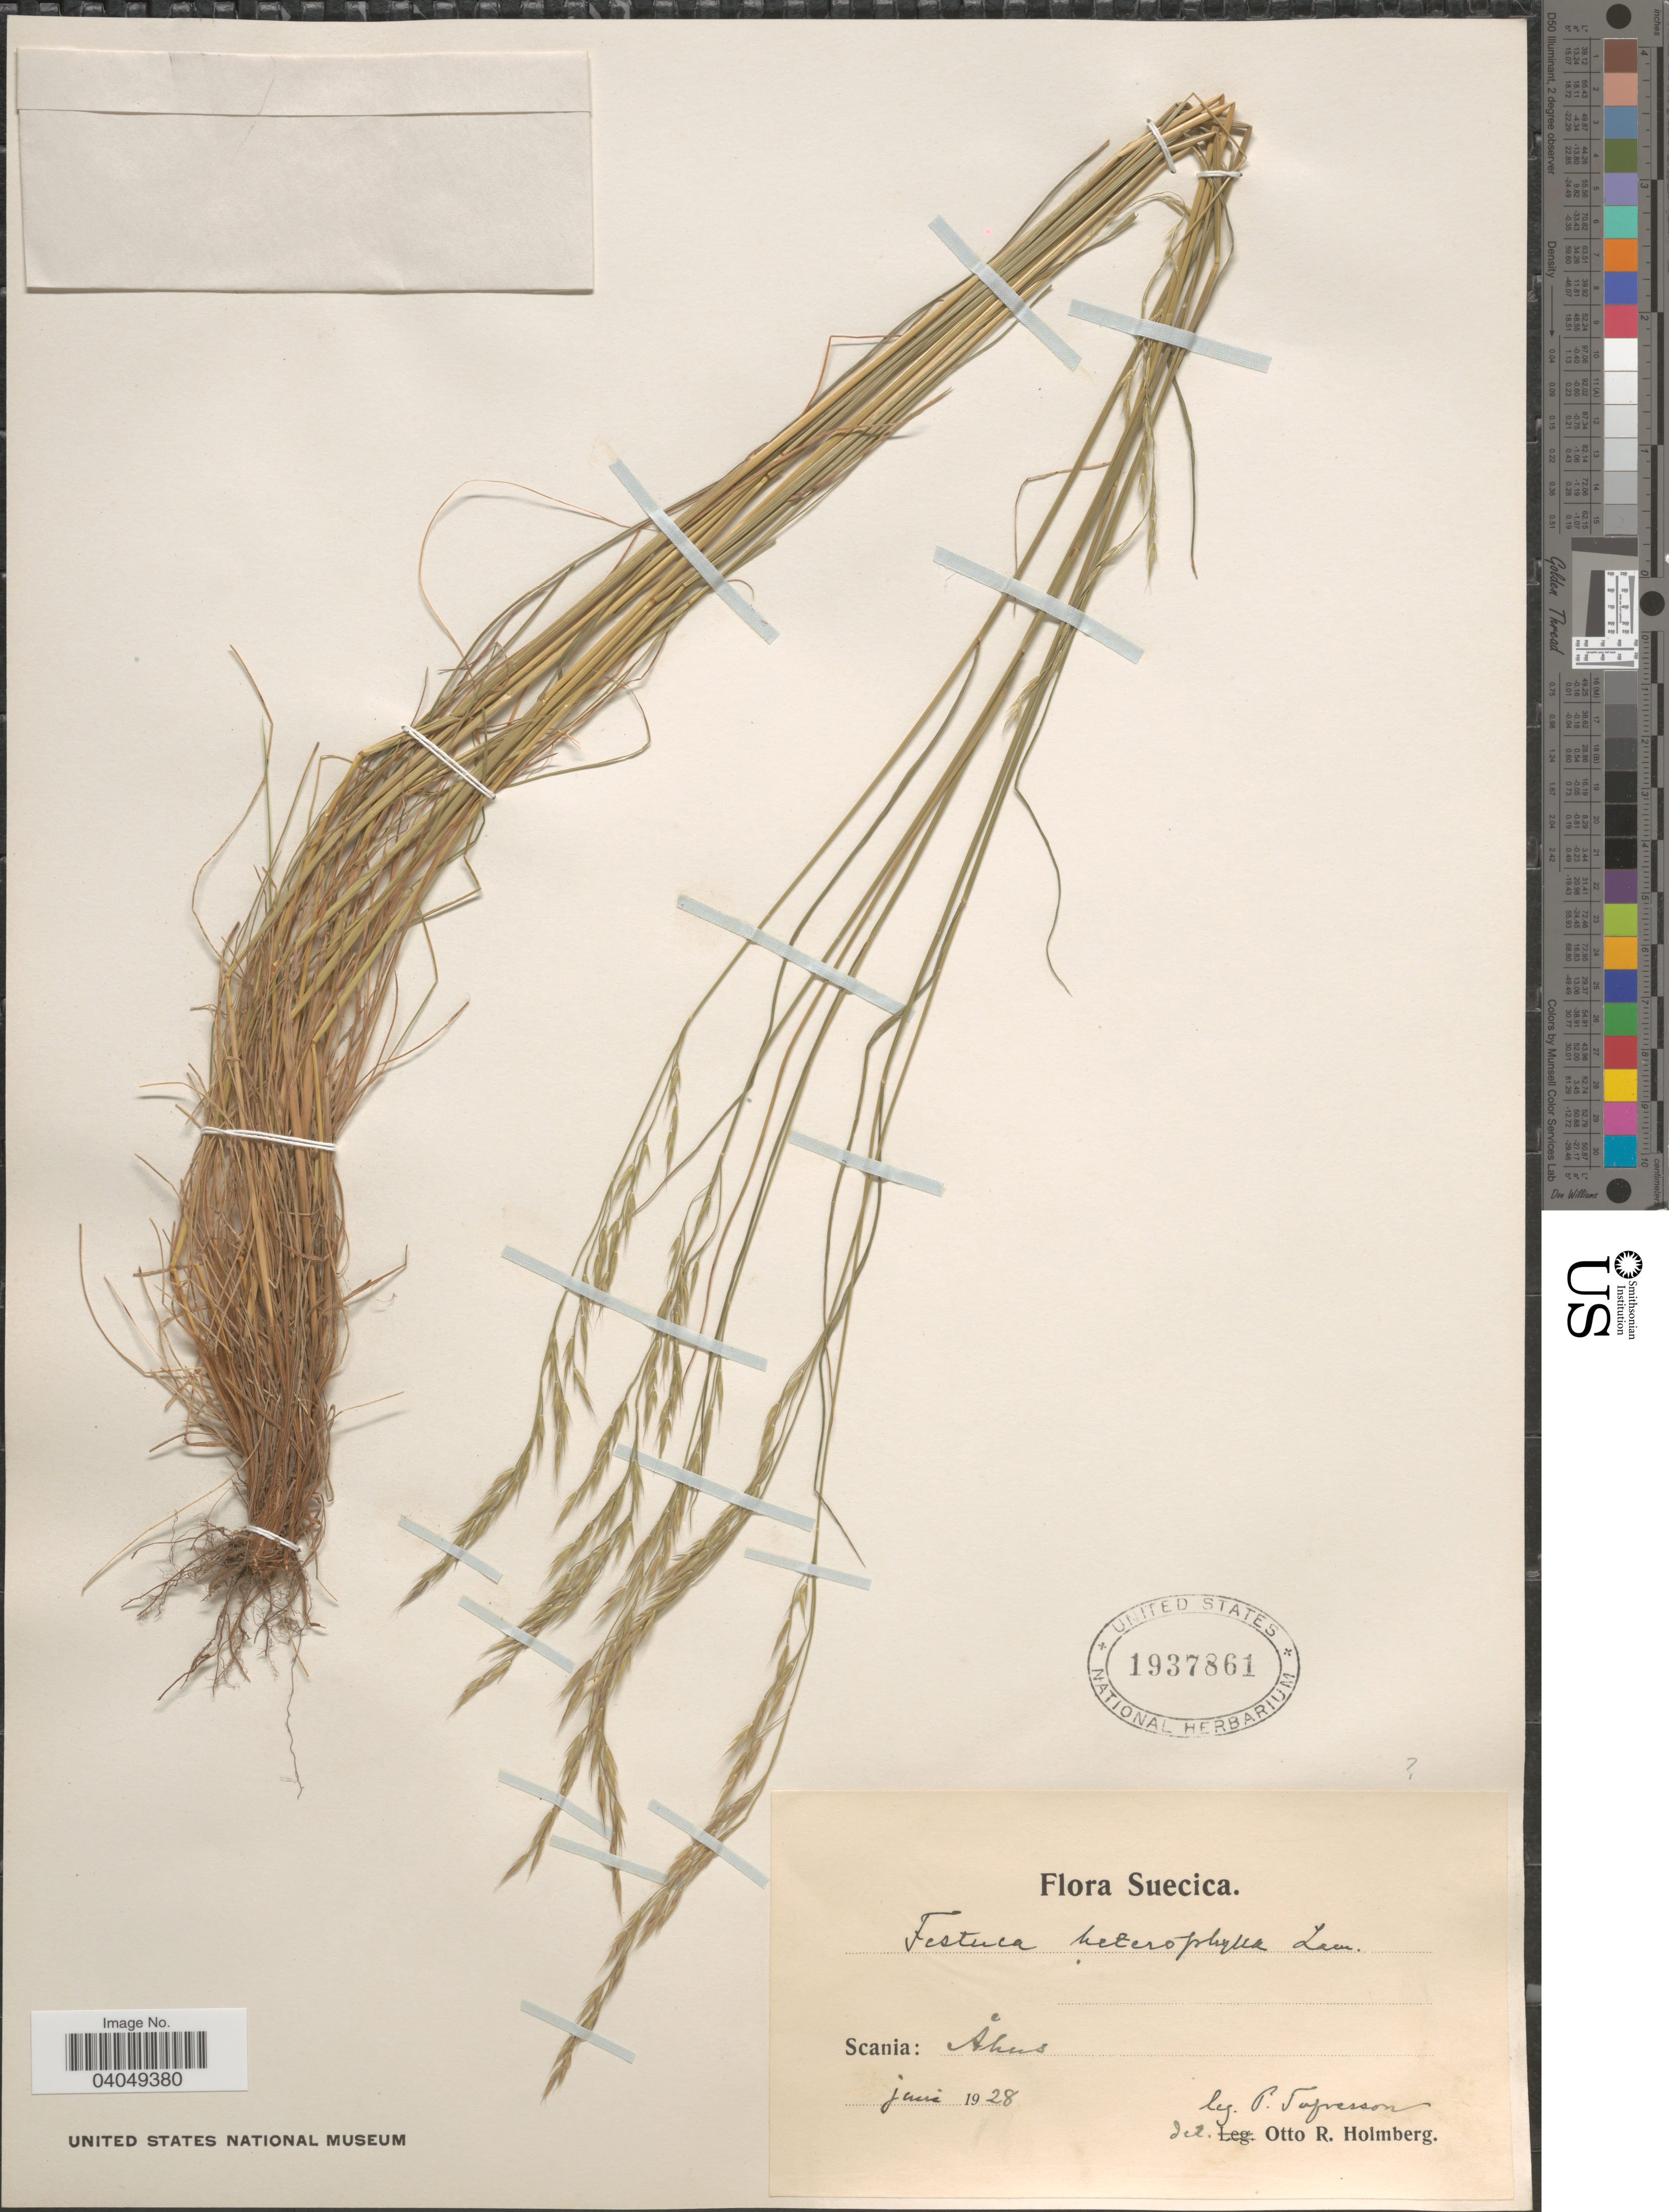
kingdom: Plantae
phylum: Tracheophyta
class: Liliopsida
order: Poales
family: Poaceae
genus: Festuca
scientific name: Festuca heterophylla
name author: Lam.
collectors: P. Tufvesson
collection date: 1928-06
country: Sweden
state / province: Skåne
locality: Suecica. Scania: Åhus.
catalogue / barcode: US 1937861